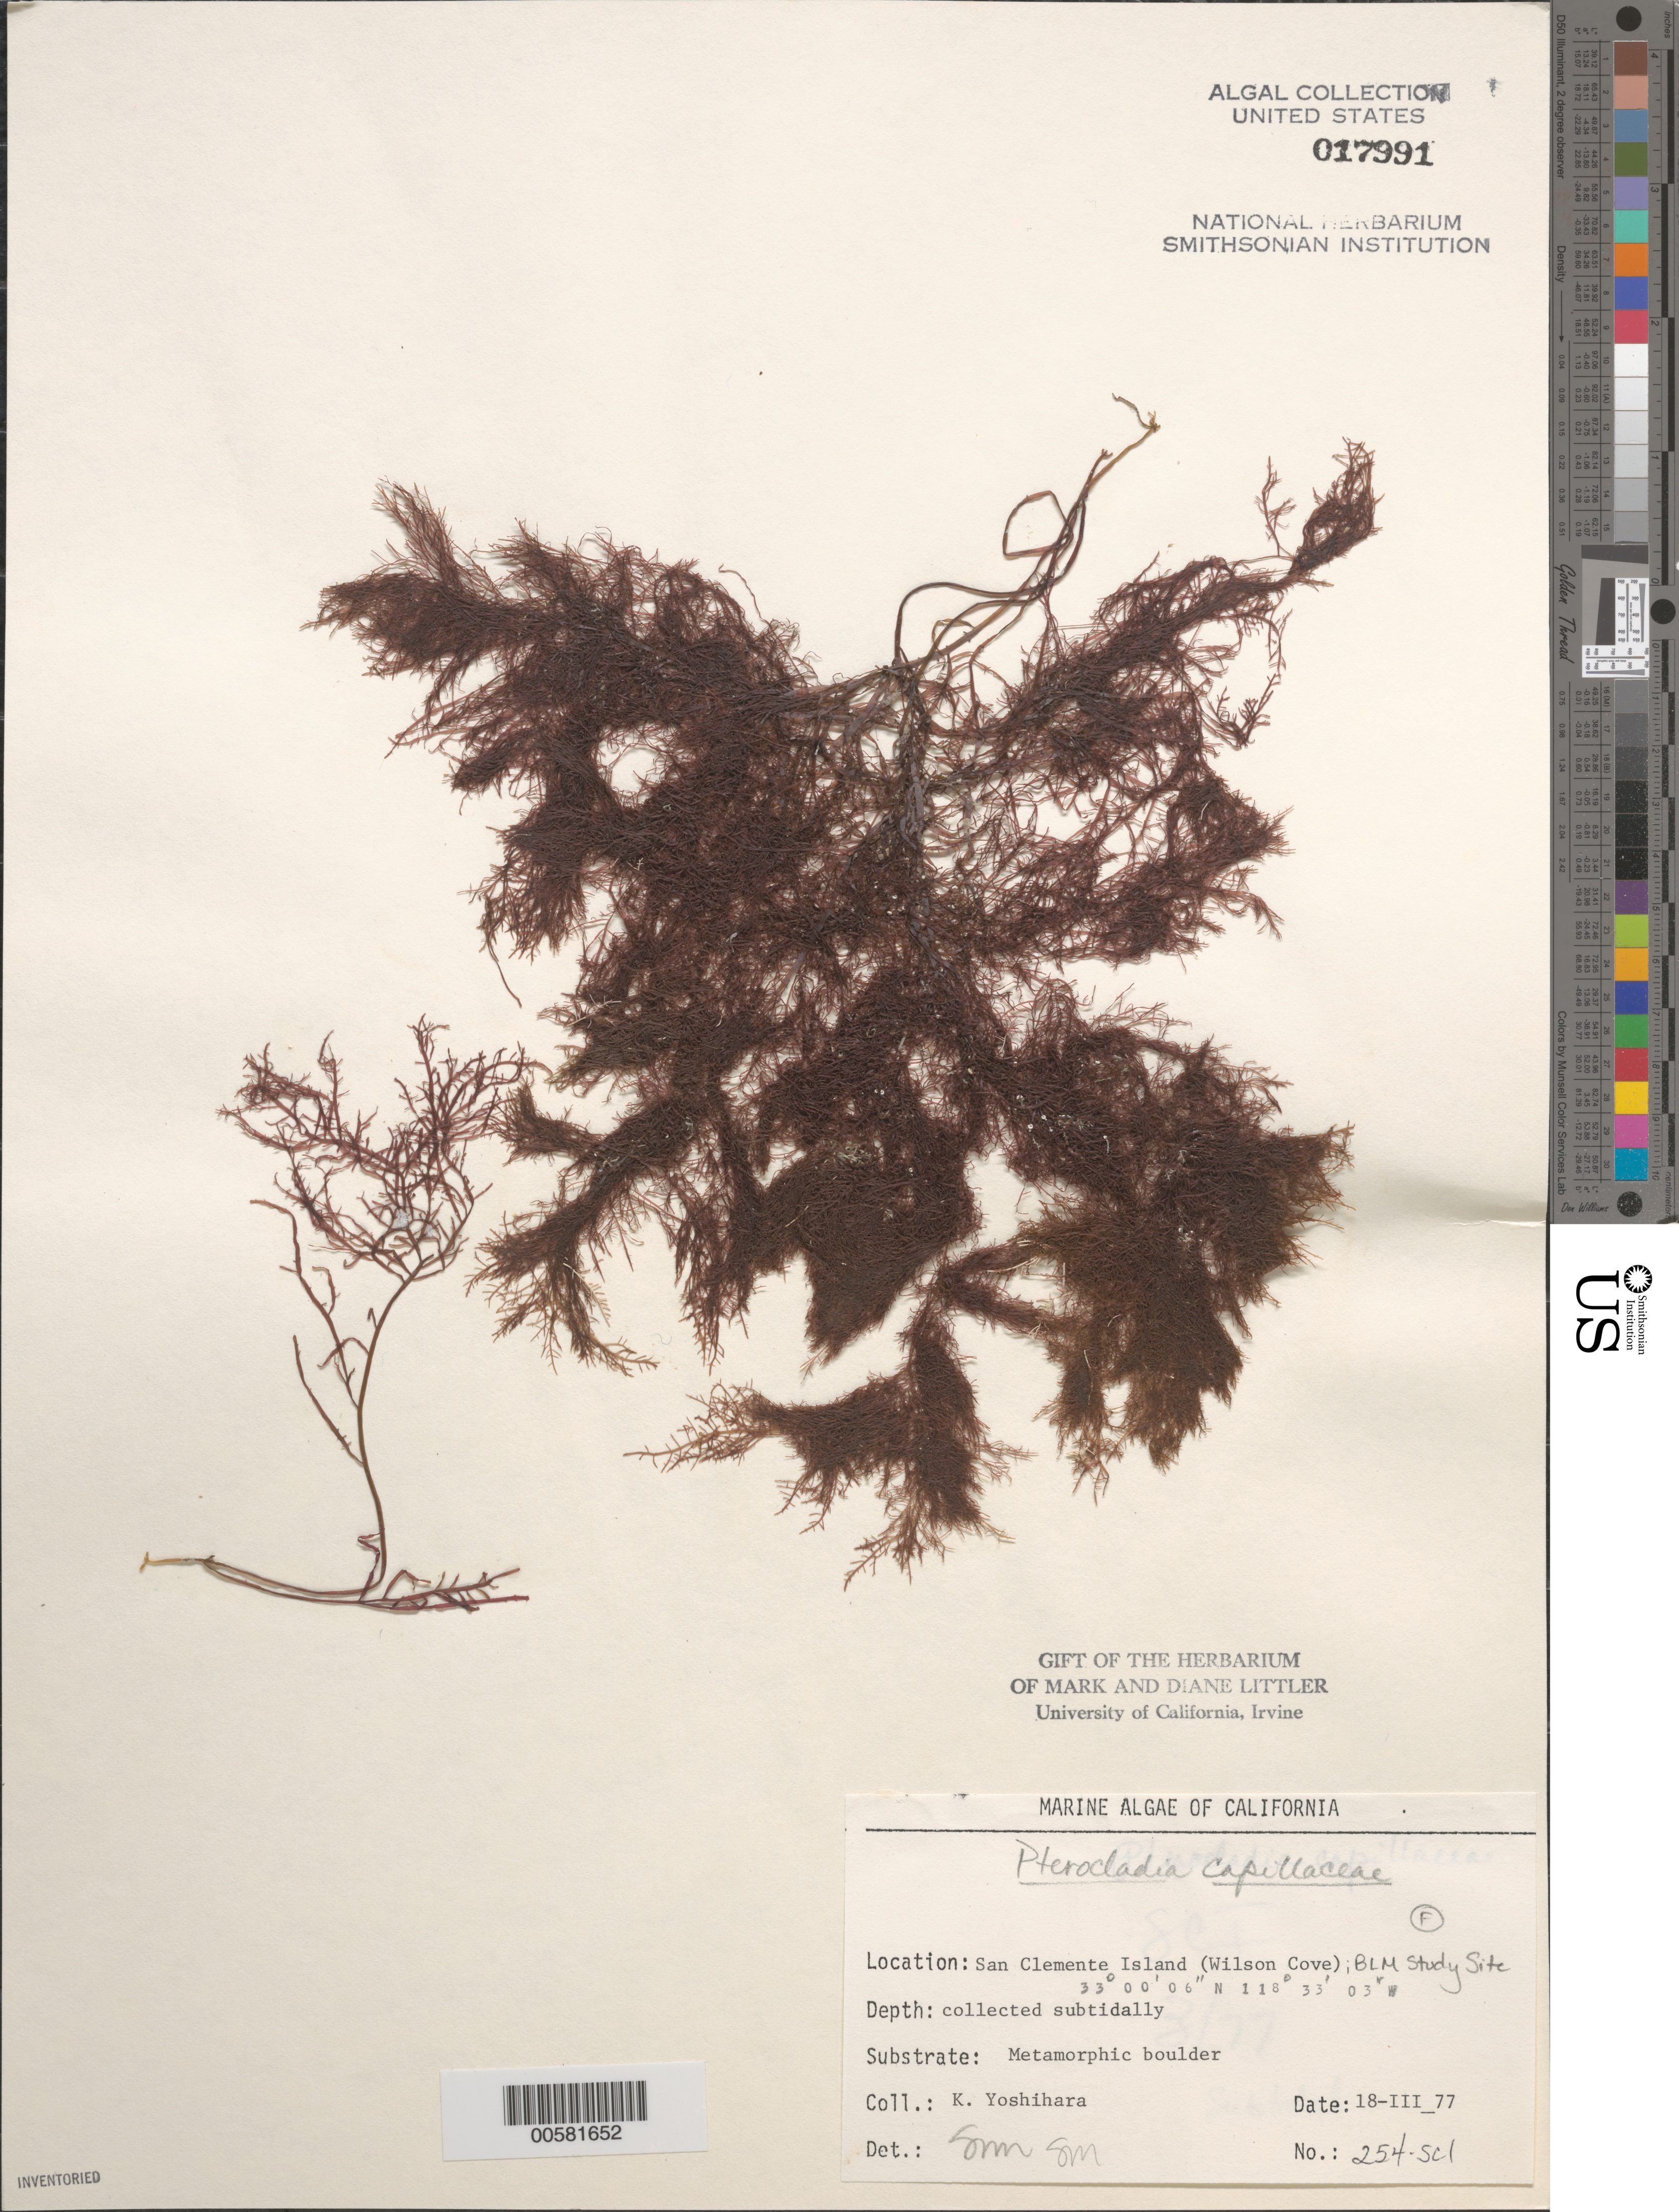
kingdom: Plantae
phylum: Rhodophyta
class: Florideophyceae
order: Gelidiales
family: Pterocladiaceae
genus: Pterocladiella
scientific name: Pterocladiella capillacea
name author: (S.G. Gmel.) Santelices & Hommers.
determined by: Algae name updating Project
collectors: K. Yoshihara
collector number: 254-sci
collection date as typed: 18 Mar 1977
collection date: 1977-03-18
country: United States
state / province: California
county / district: Los Angeles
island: San Clemente Island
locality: Wilson Cove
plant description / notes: BLM-SOCALBIGHT Rocky Intertidal Survey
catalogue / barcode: US 17991